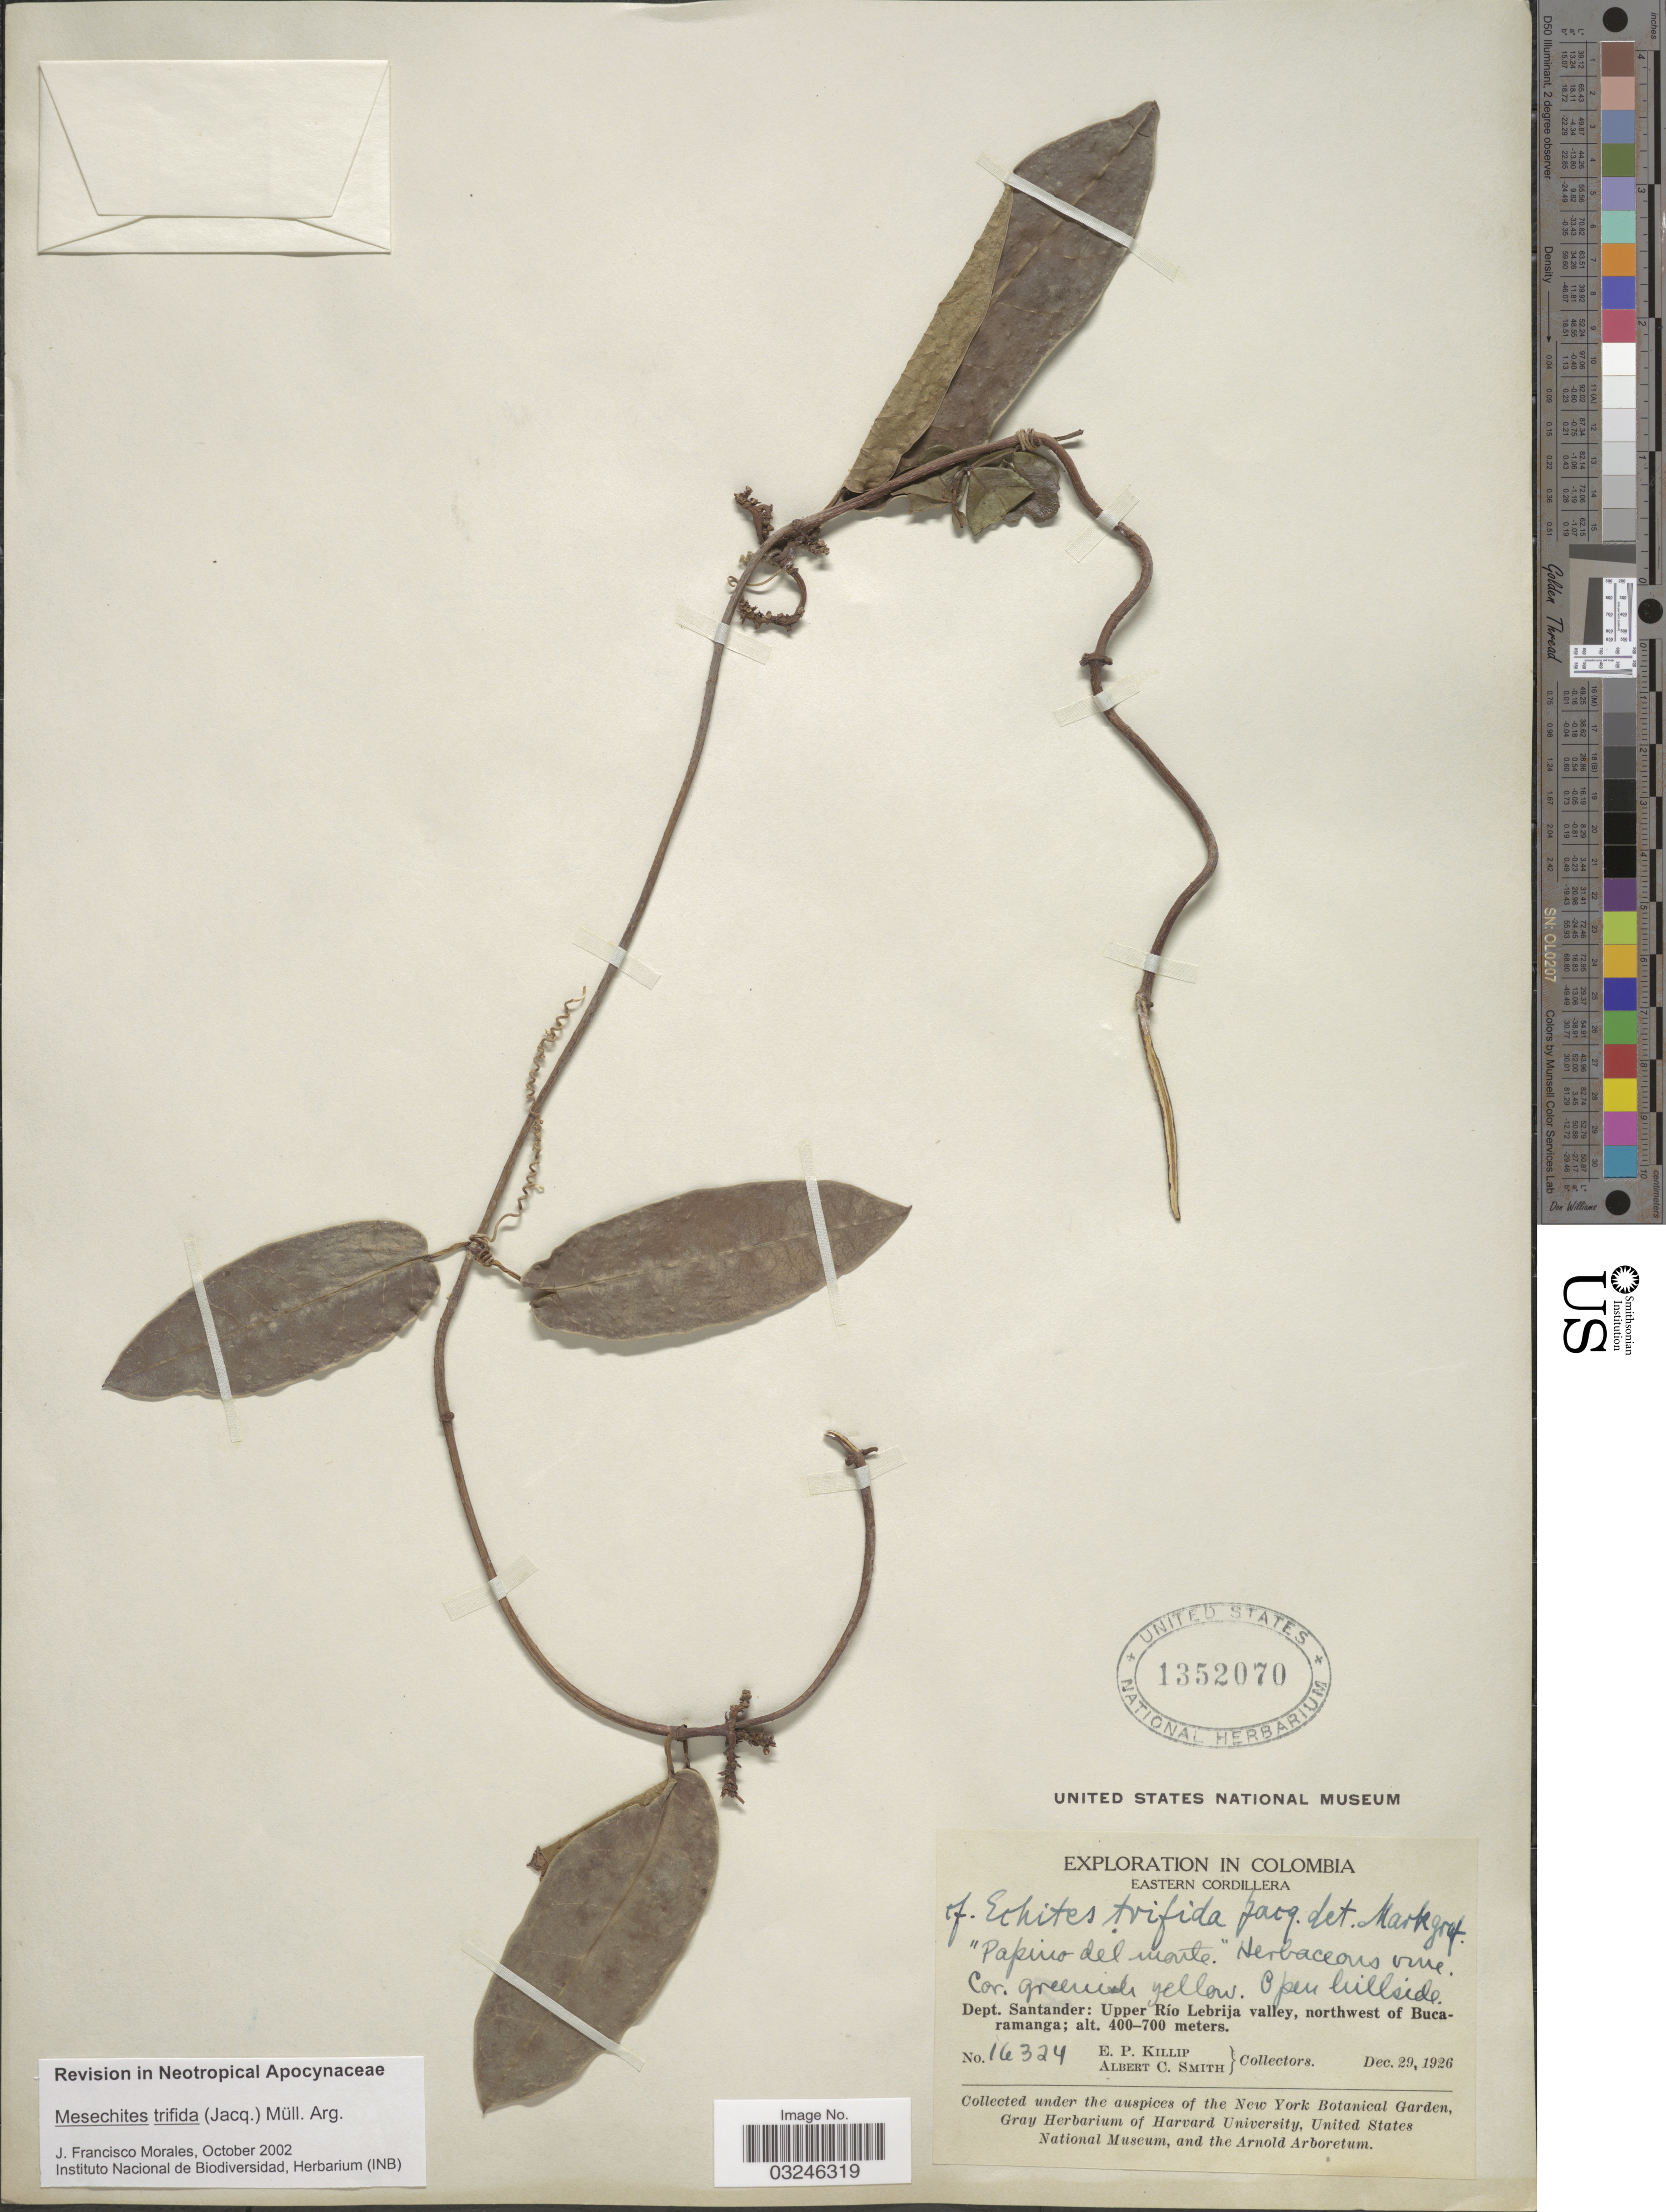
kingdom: Plantae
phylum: Tracheophyta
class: Magnoliopsida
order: Gentianales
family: Apocynaceae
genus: Mesechites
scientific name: Mesechites trifidus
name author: (Jacq.) Müll. Arg.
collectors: E. P. Killip & A. C. Smith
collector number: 16324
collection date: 1926-12-29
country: Colombia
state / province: Santander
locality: Eastern Cordillera. Dept. Santander: Upper Río Lebrija valley, northwest of Bucaramanga.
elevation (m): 400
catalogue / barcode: US 1352070